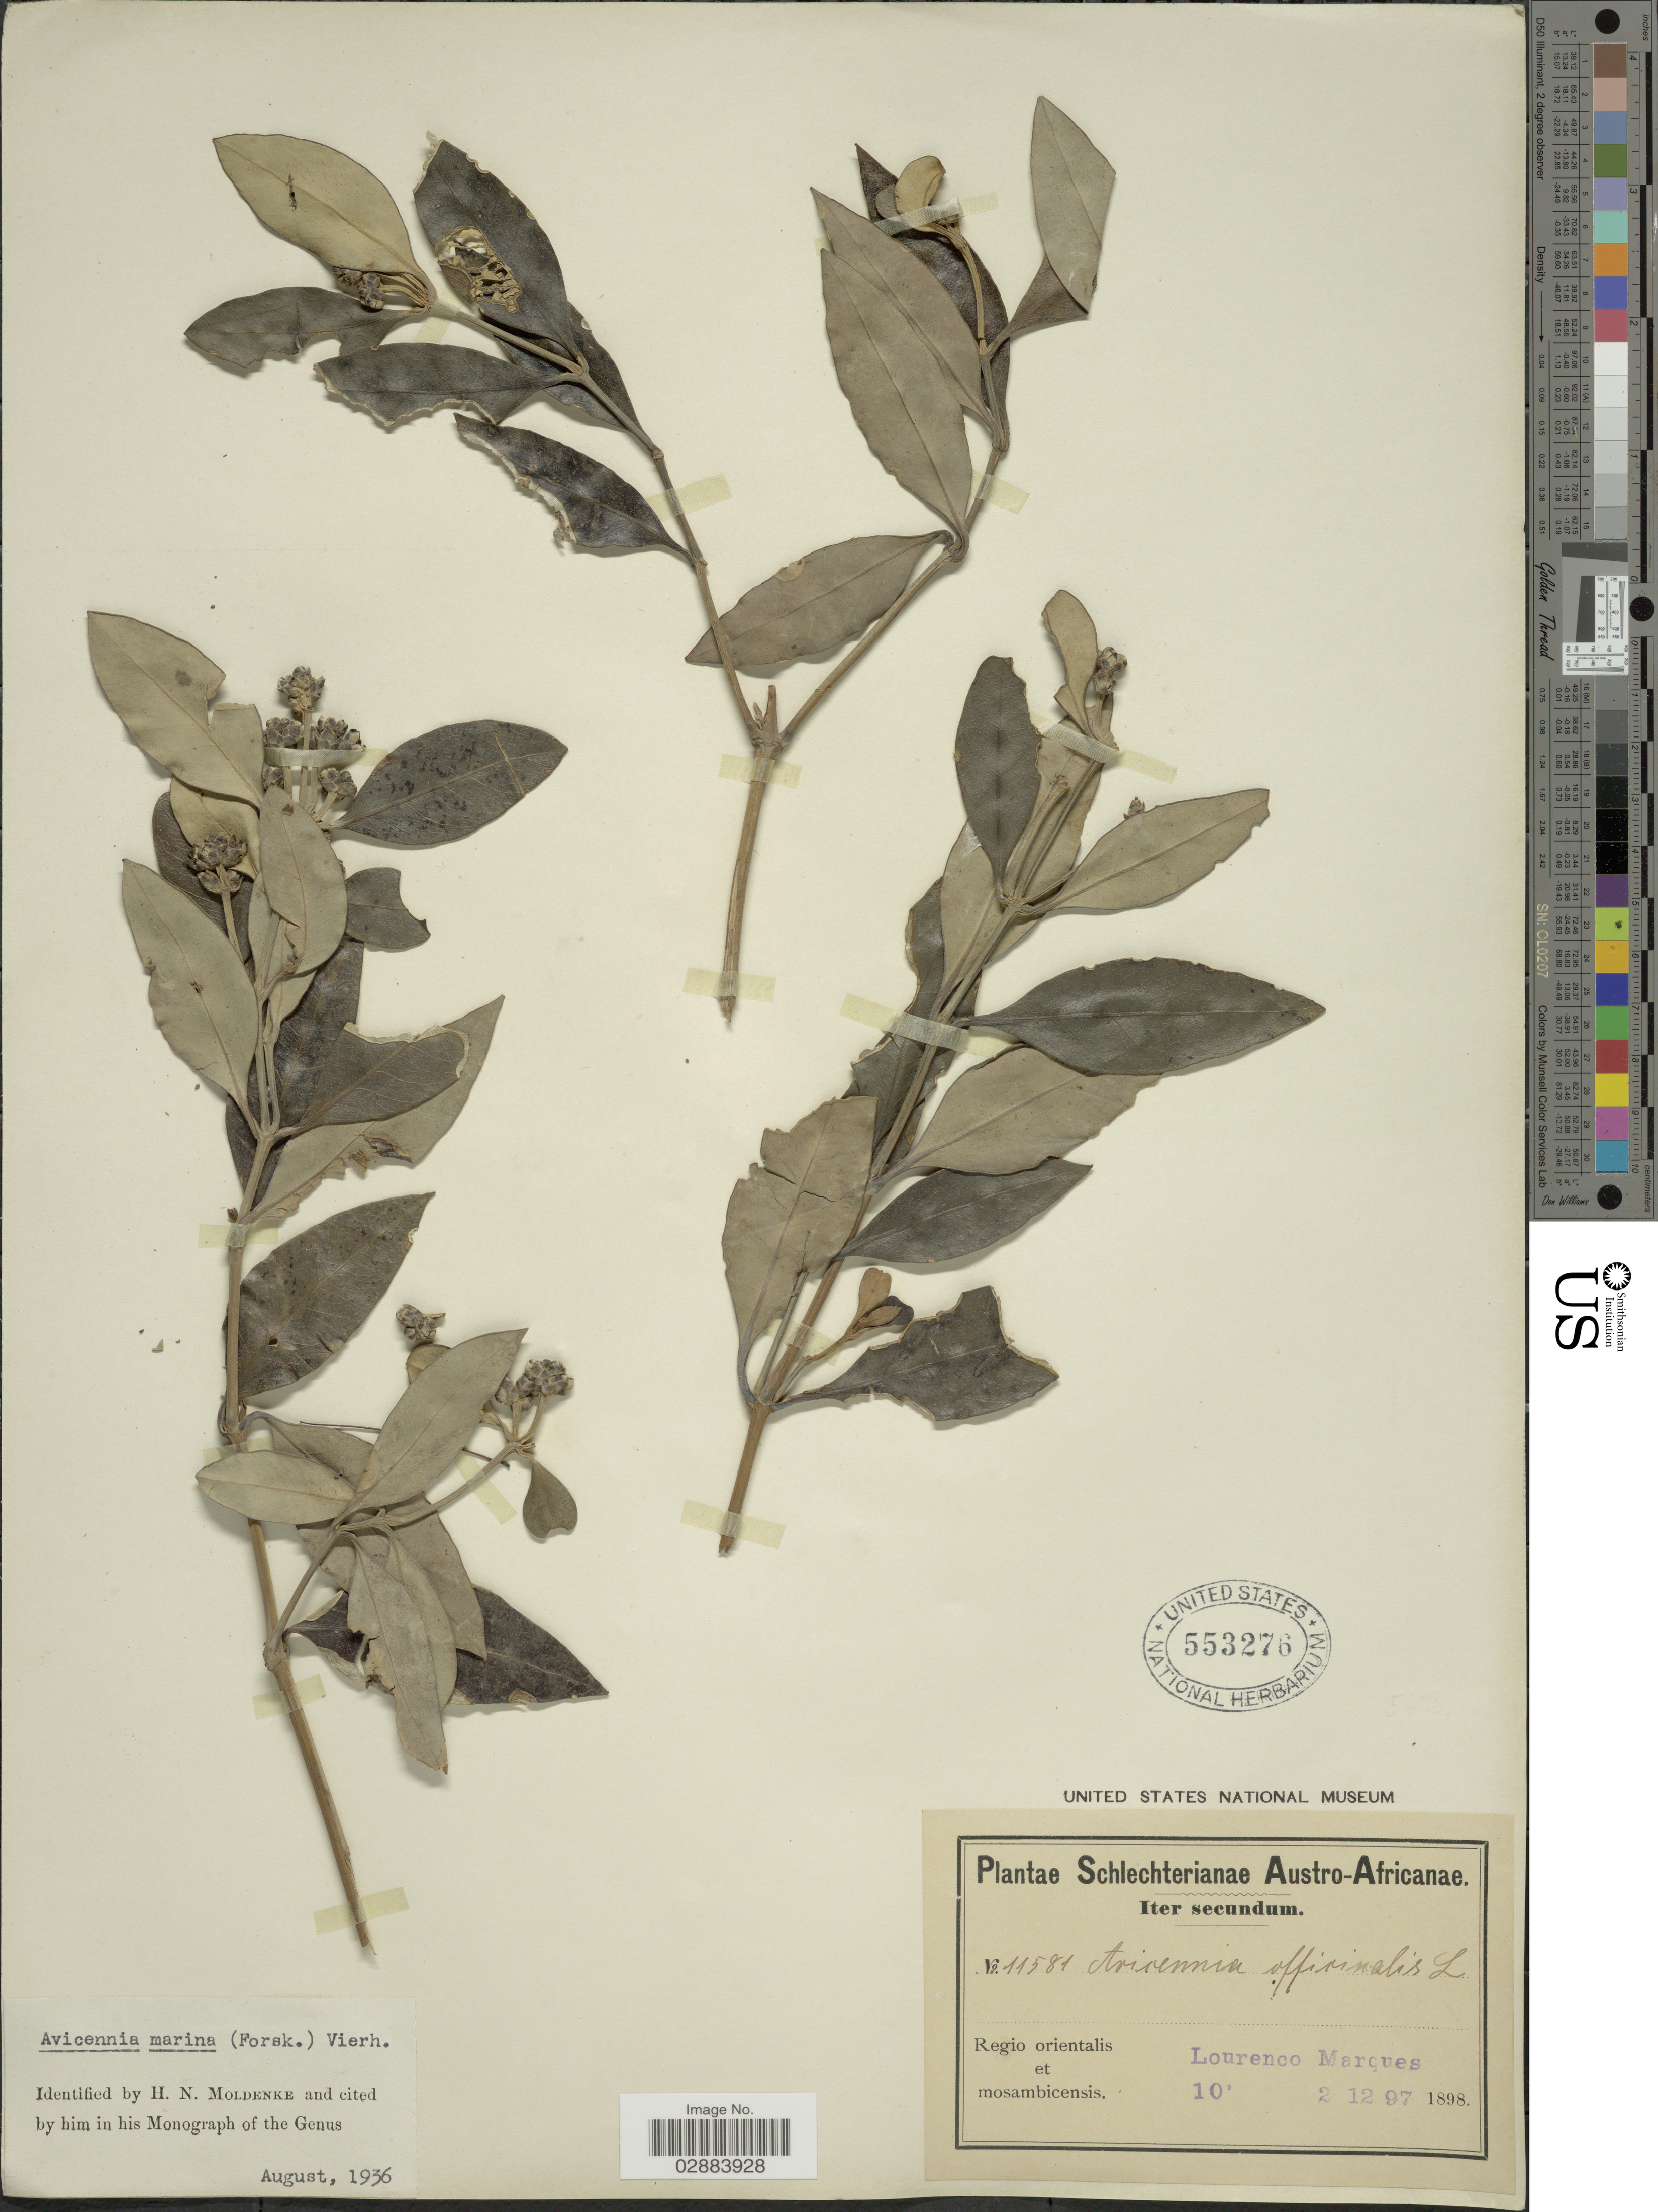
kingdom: Plantae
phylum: Tracheophyta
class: Magnoliopsida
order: Lamiales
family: Acanthaceae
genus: Avicennia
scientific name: Avicennia marina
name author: (Forssk.) Vierh.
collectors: Schlechter, --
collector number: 11581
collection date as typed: Transcribed d/m/y: 2/12/97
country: Mozambique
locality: Austro-Africanae. Regio orientalis et mosambicensis. Lourenco Marques.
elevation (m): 3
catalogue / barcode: US 553276